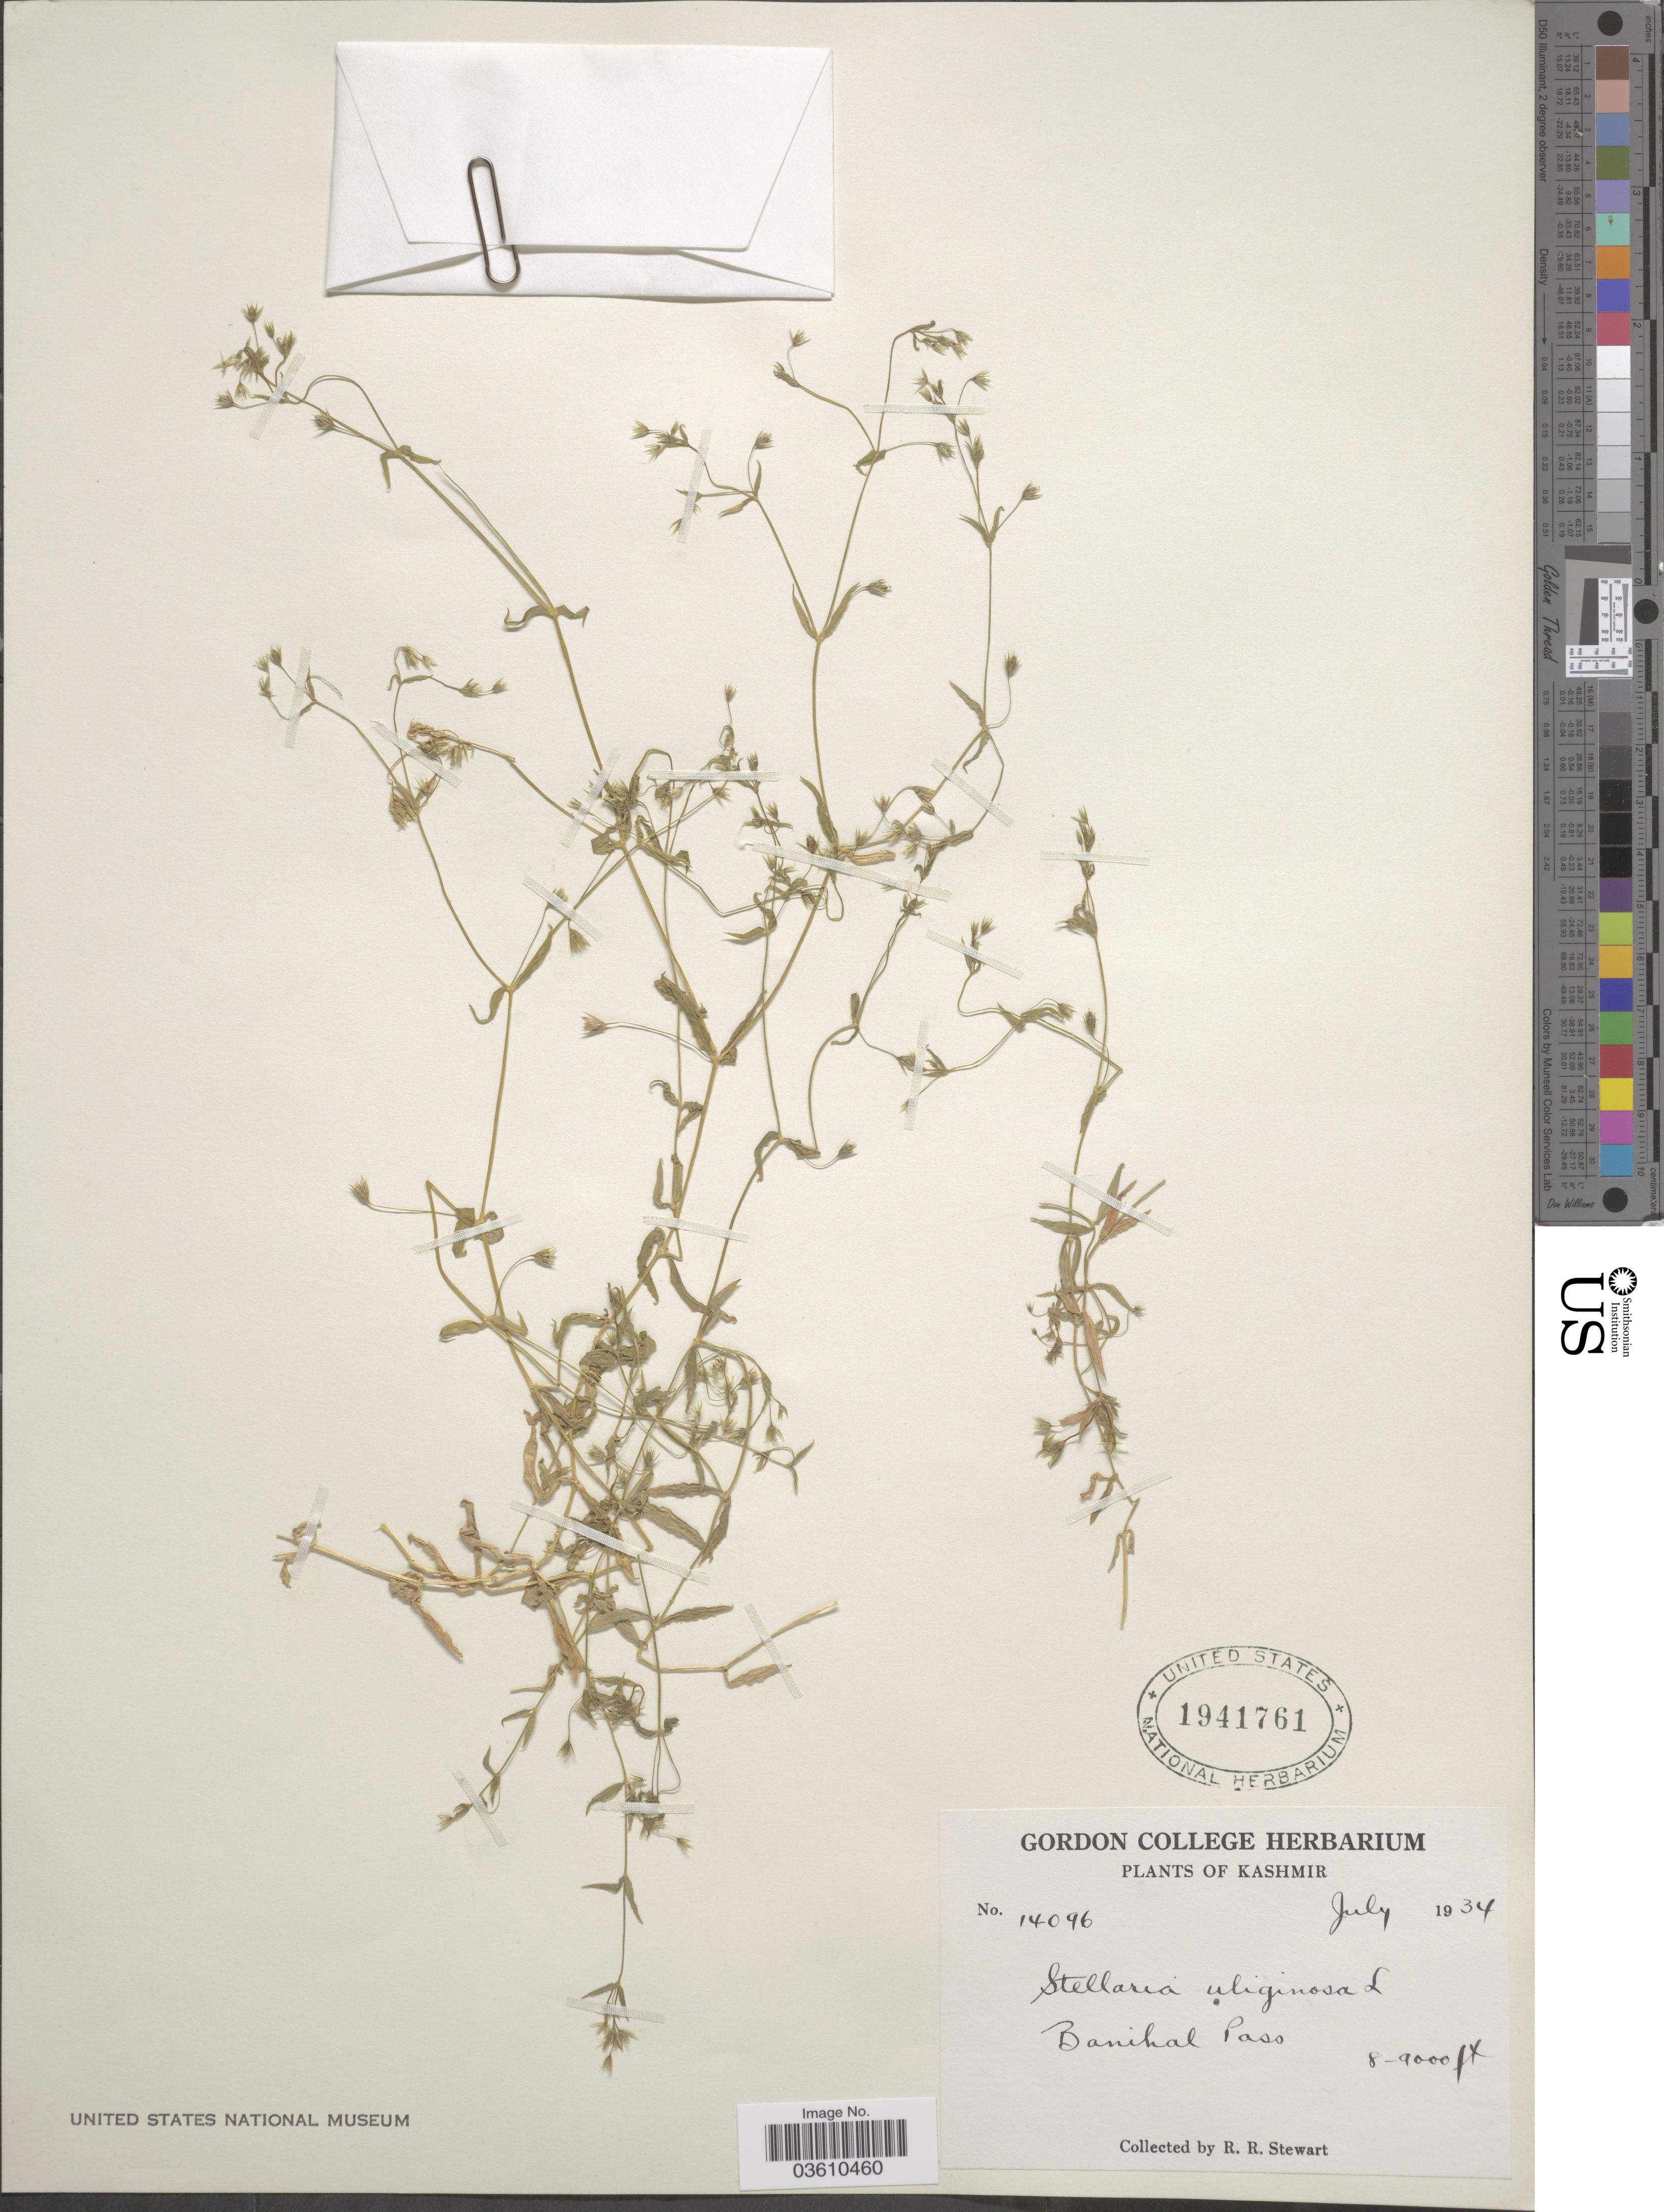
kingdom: Plantae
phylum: Tracheophyta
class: Magnoliopsida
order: Caryophyllales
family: Caryophyllaceae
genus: Stellaria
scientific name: Stellaria alsinoides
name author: Boiss. & Buhse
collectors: R. Stewart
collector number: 14096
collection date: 1934-07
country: India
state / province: Jammu and Kashmir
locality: Kashmir. Banihal Pass.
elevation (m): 2438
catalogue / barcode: US 1941761